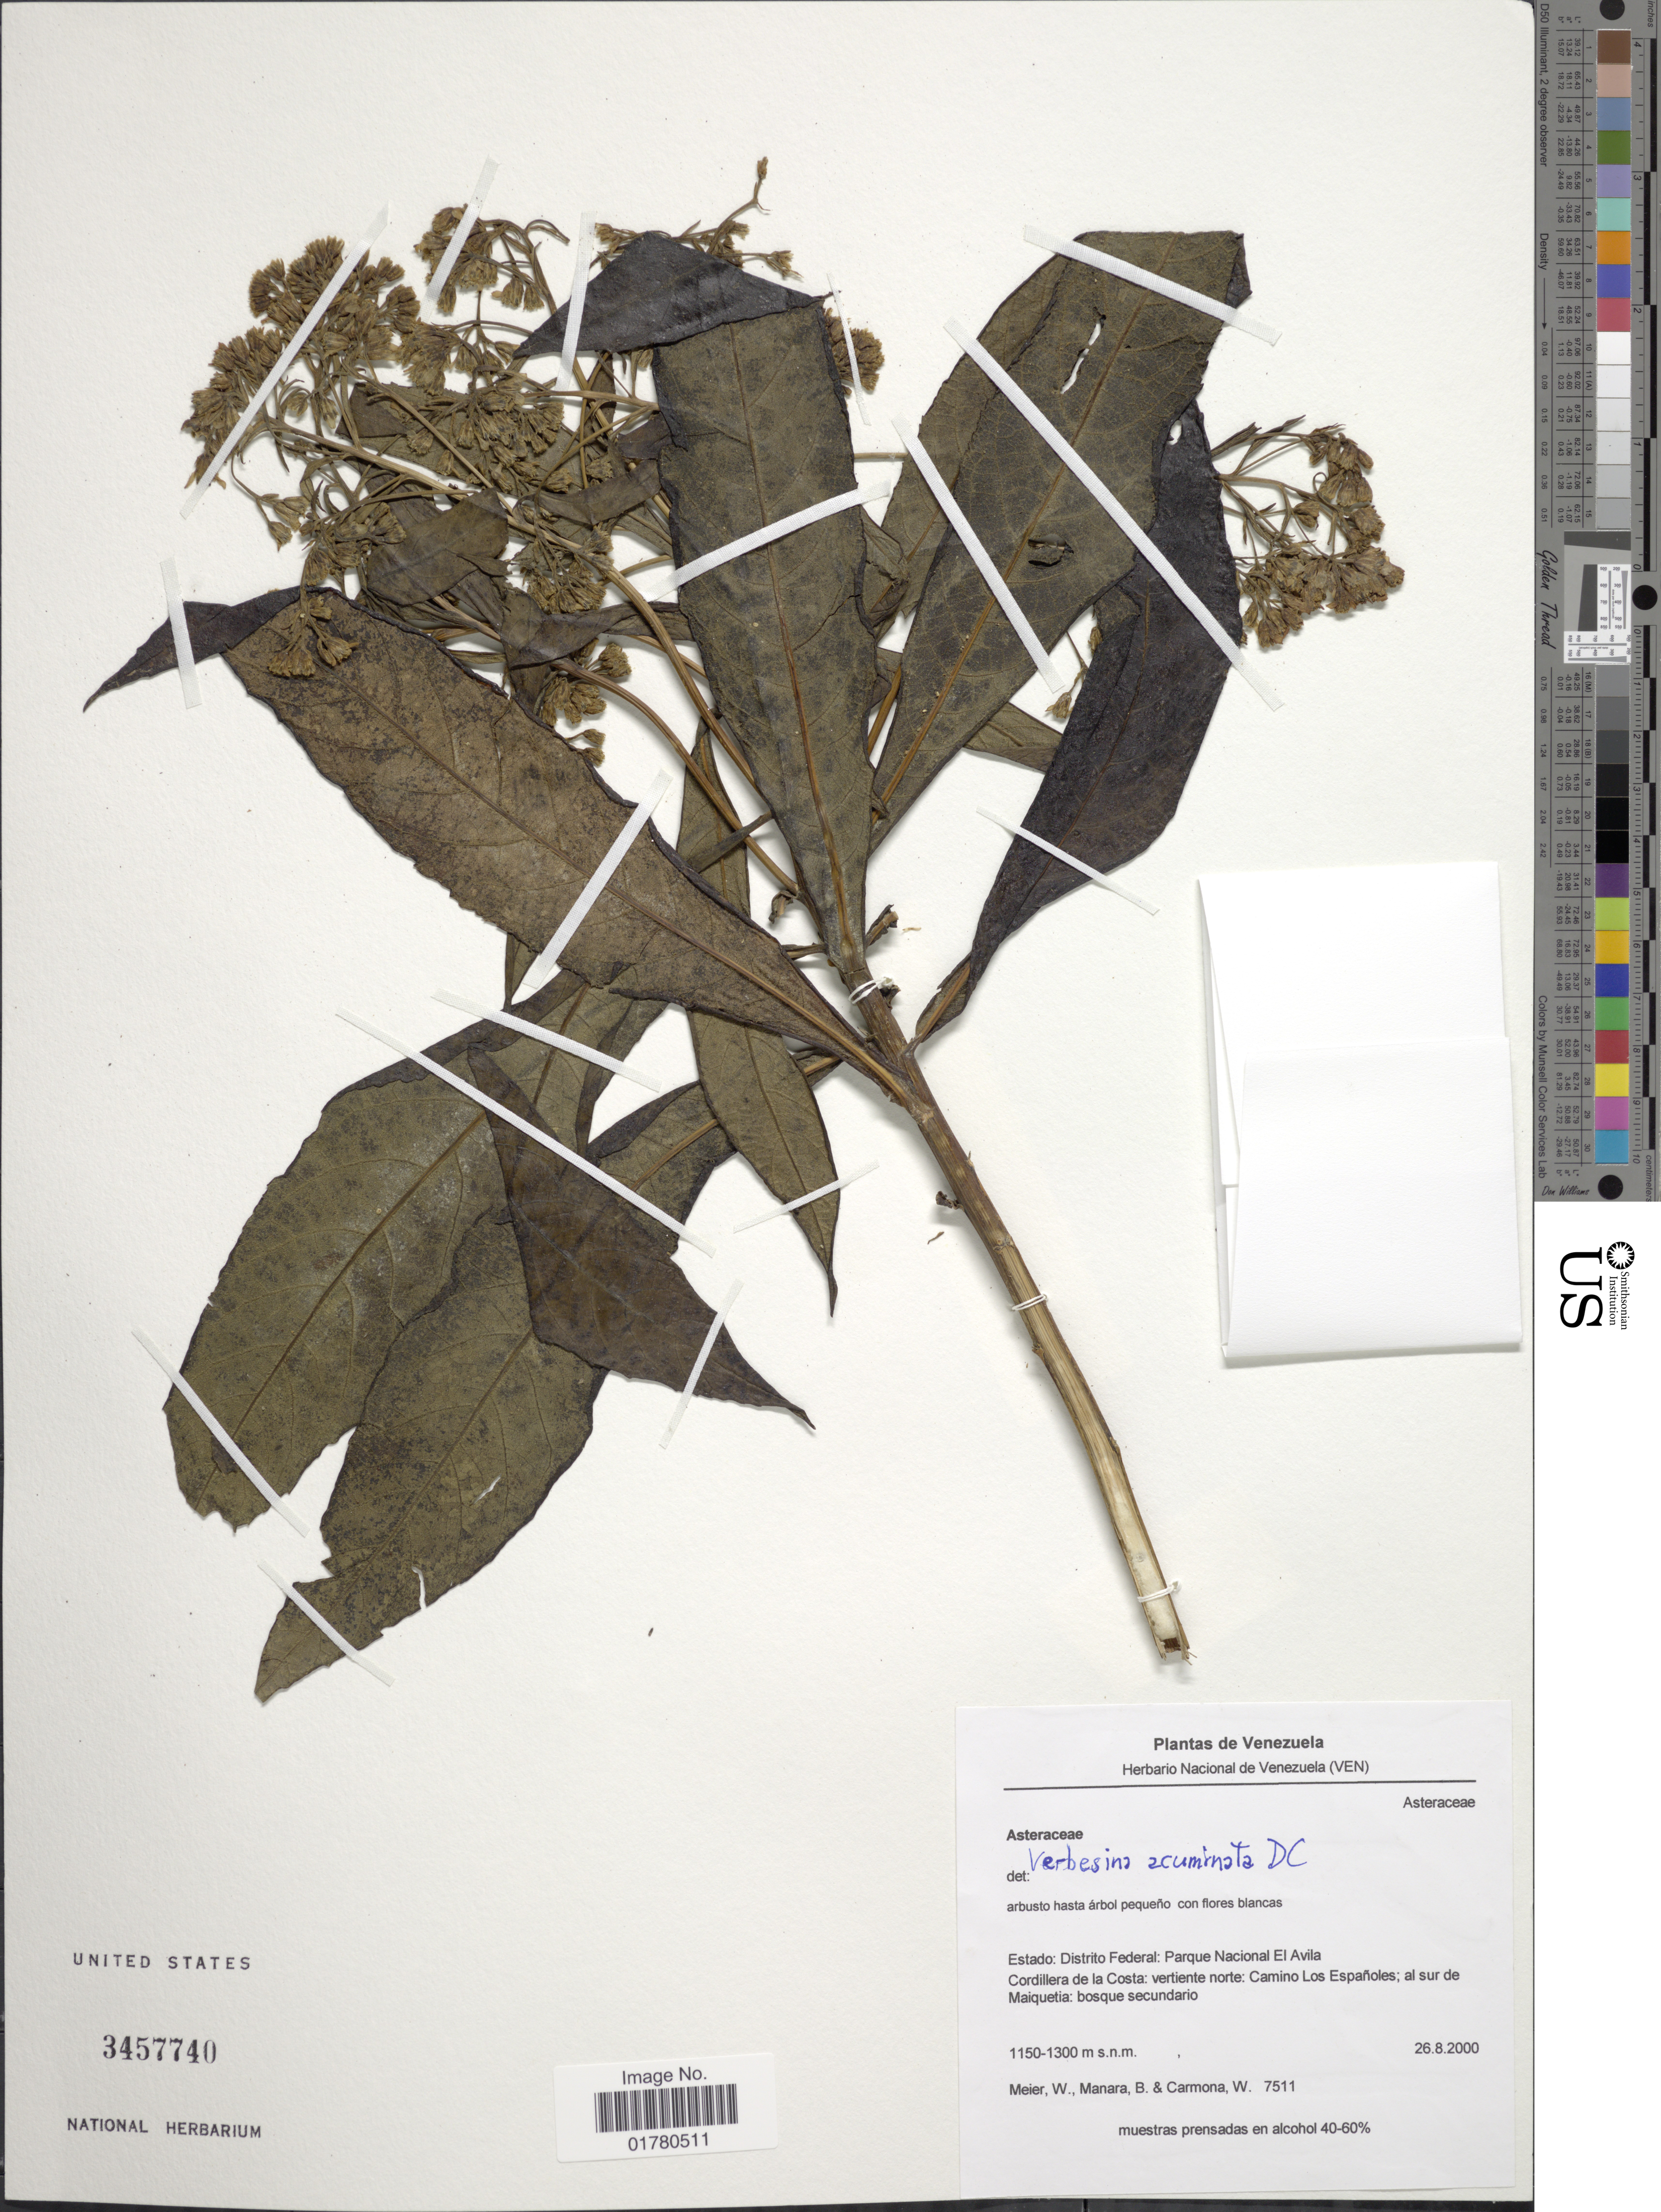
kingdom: Plantae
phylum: Tracheophyta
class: Magnoliopsida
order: Asterales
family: Asteraceae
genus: Verbesina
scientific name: Verbesina acuminata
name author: DC.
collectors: W. Meier, B. Manara & W. Carmona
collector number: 7511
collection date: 2000-08-26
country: Venezuela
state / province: Miranda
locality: Estado Distrito Federal: Parque Nacional El Avila Cordillera de la Costa: vertiente norte: Caino Los Españo;es; al sur de Maiquetia: bosque secundario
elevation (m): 1150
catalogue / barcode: US 3457740